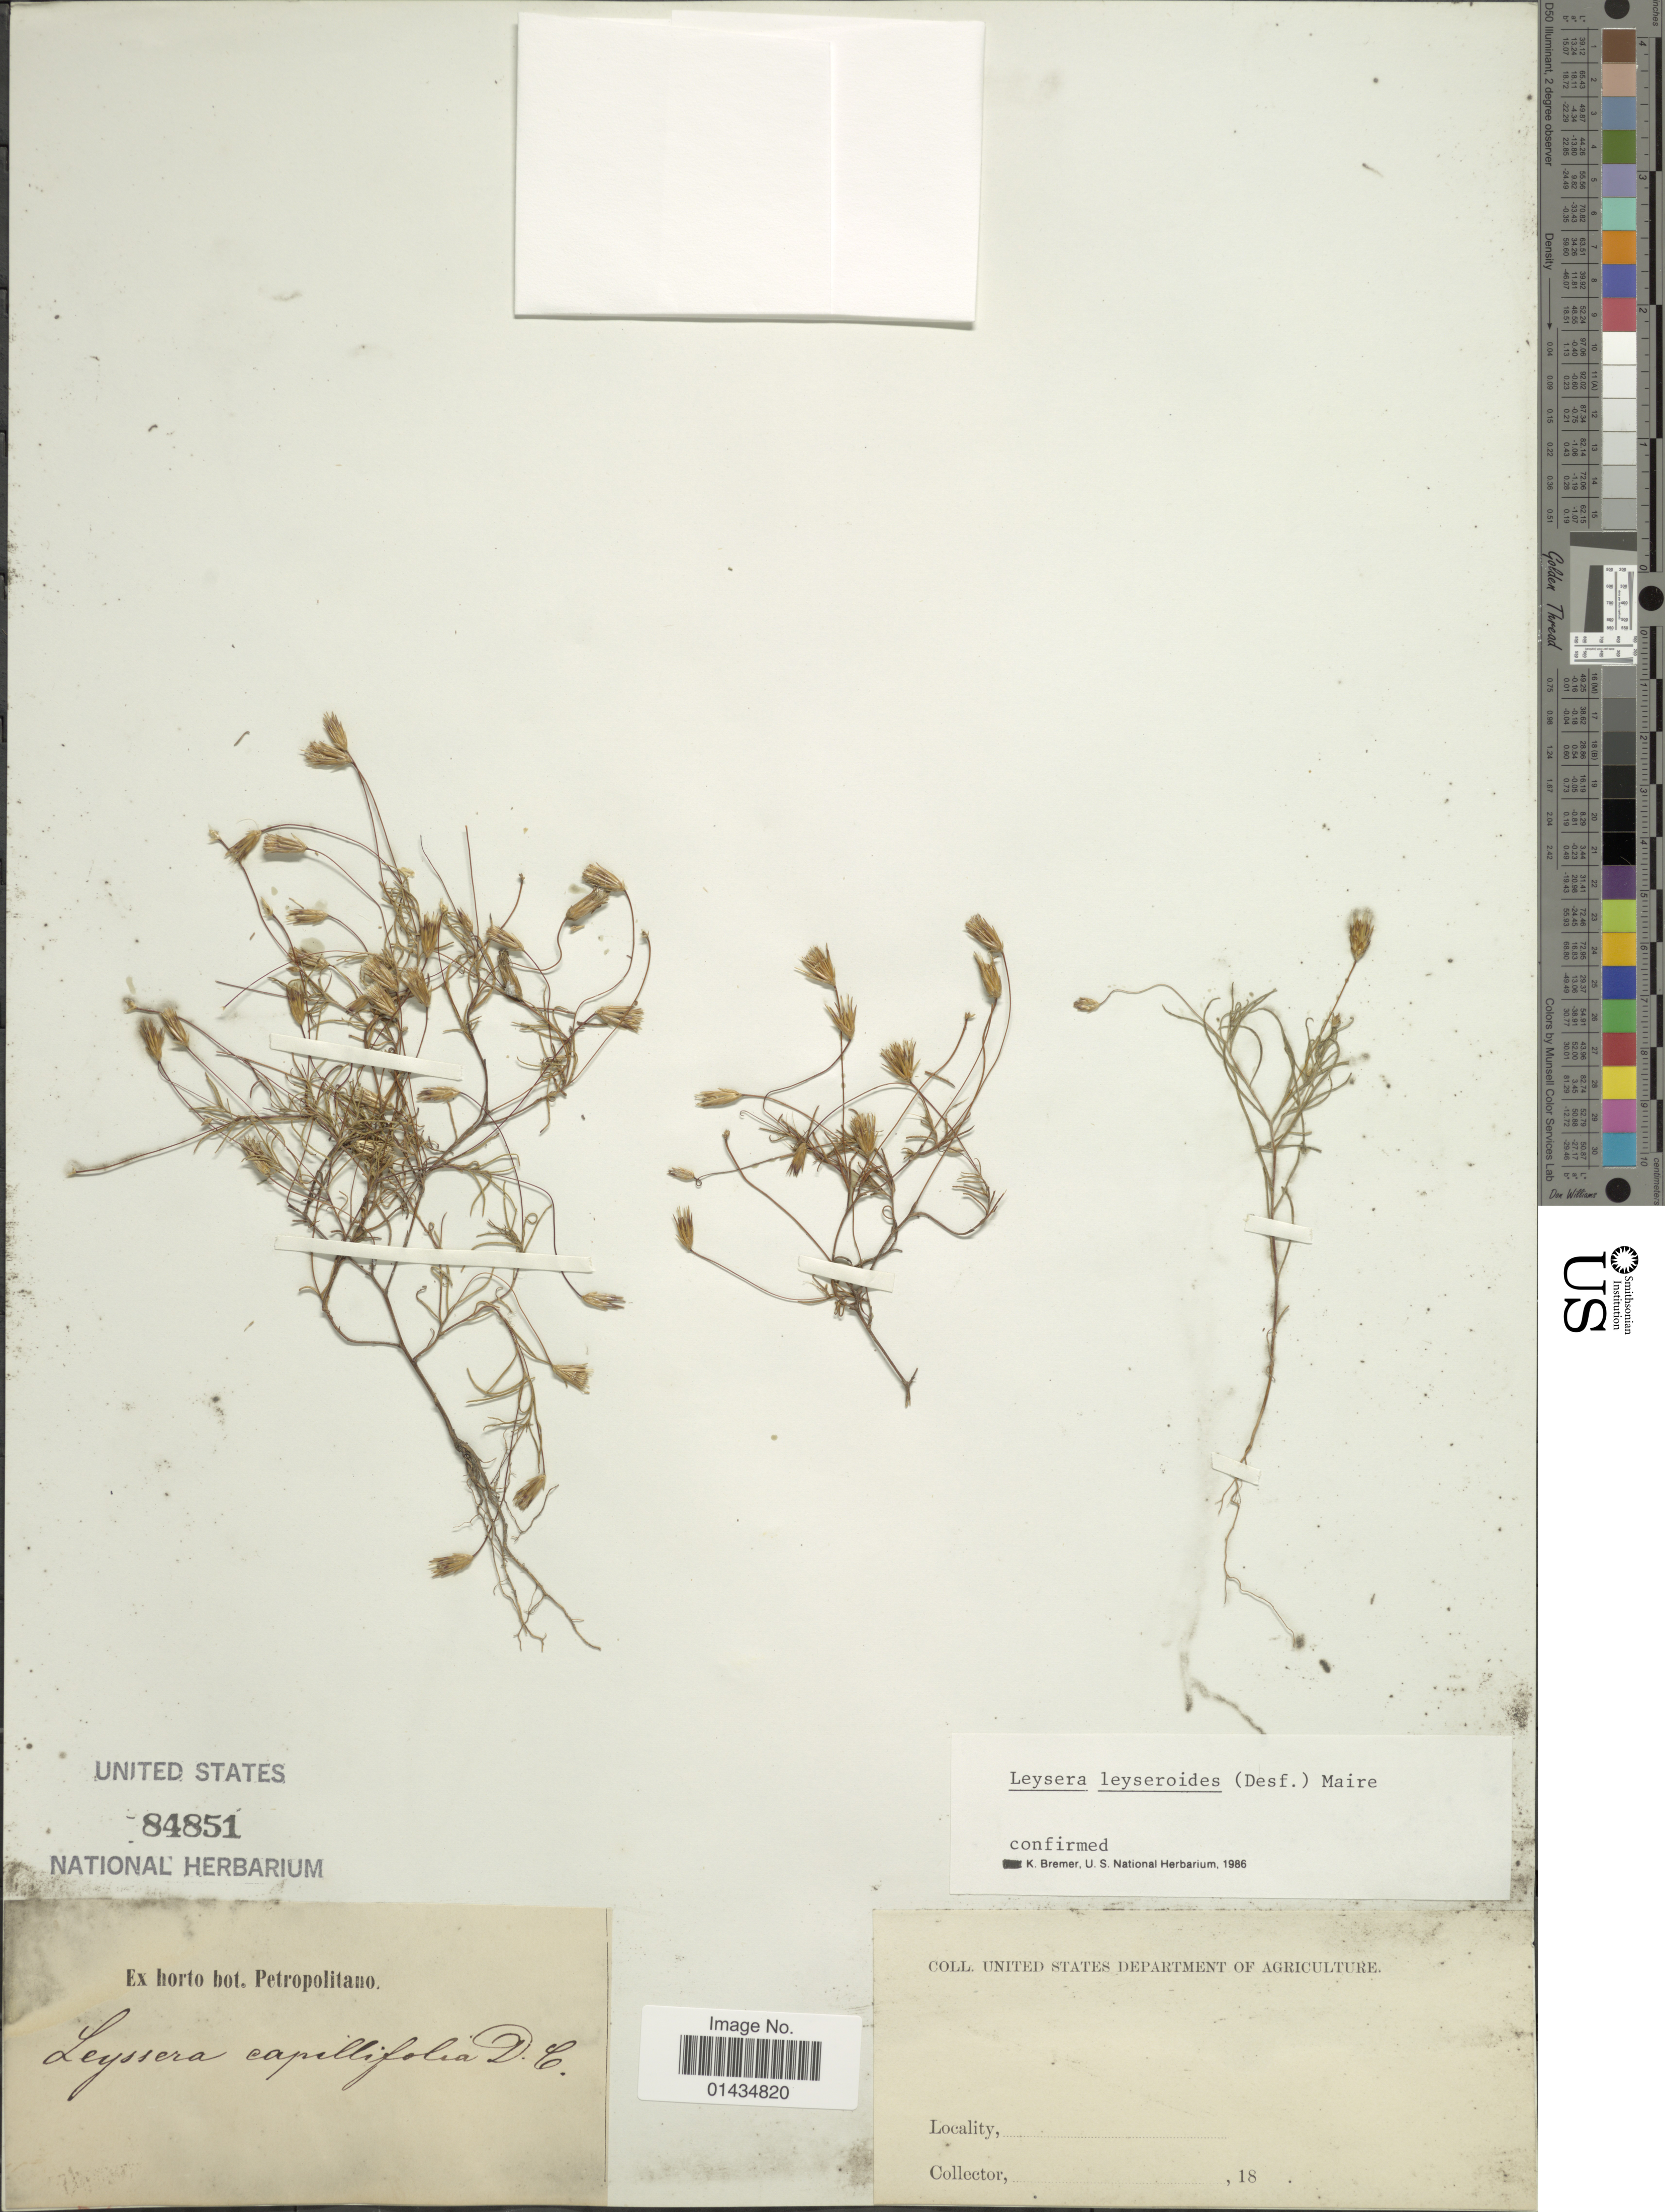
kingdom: Plantae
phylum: Tracheophyta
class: Magnoliopsida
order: Asterales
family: Asteraceae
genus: Leysera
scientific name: Leysera leyseroides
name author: (Desf.) Maire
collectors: ex Horto Bot. Petropolitano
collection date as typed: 18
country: United States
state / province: Maine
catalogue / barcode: US 84851